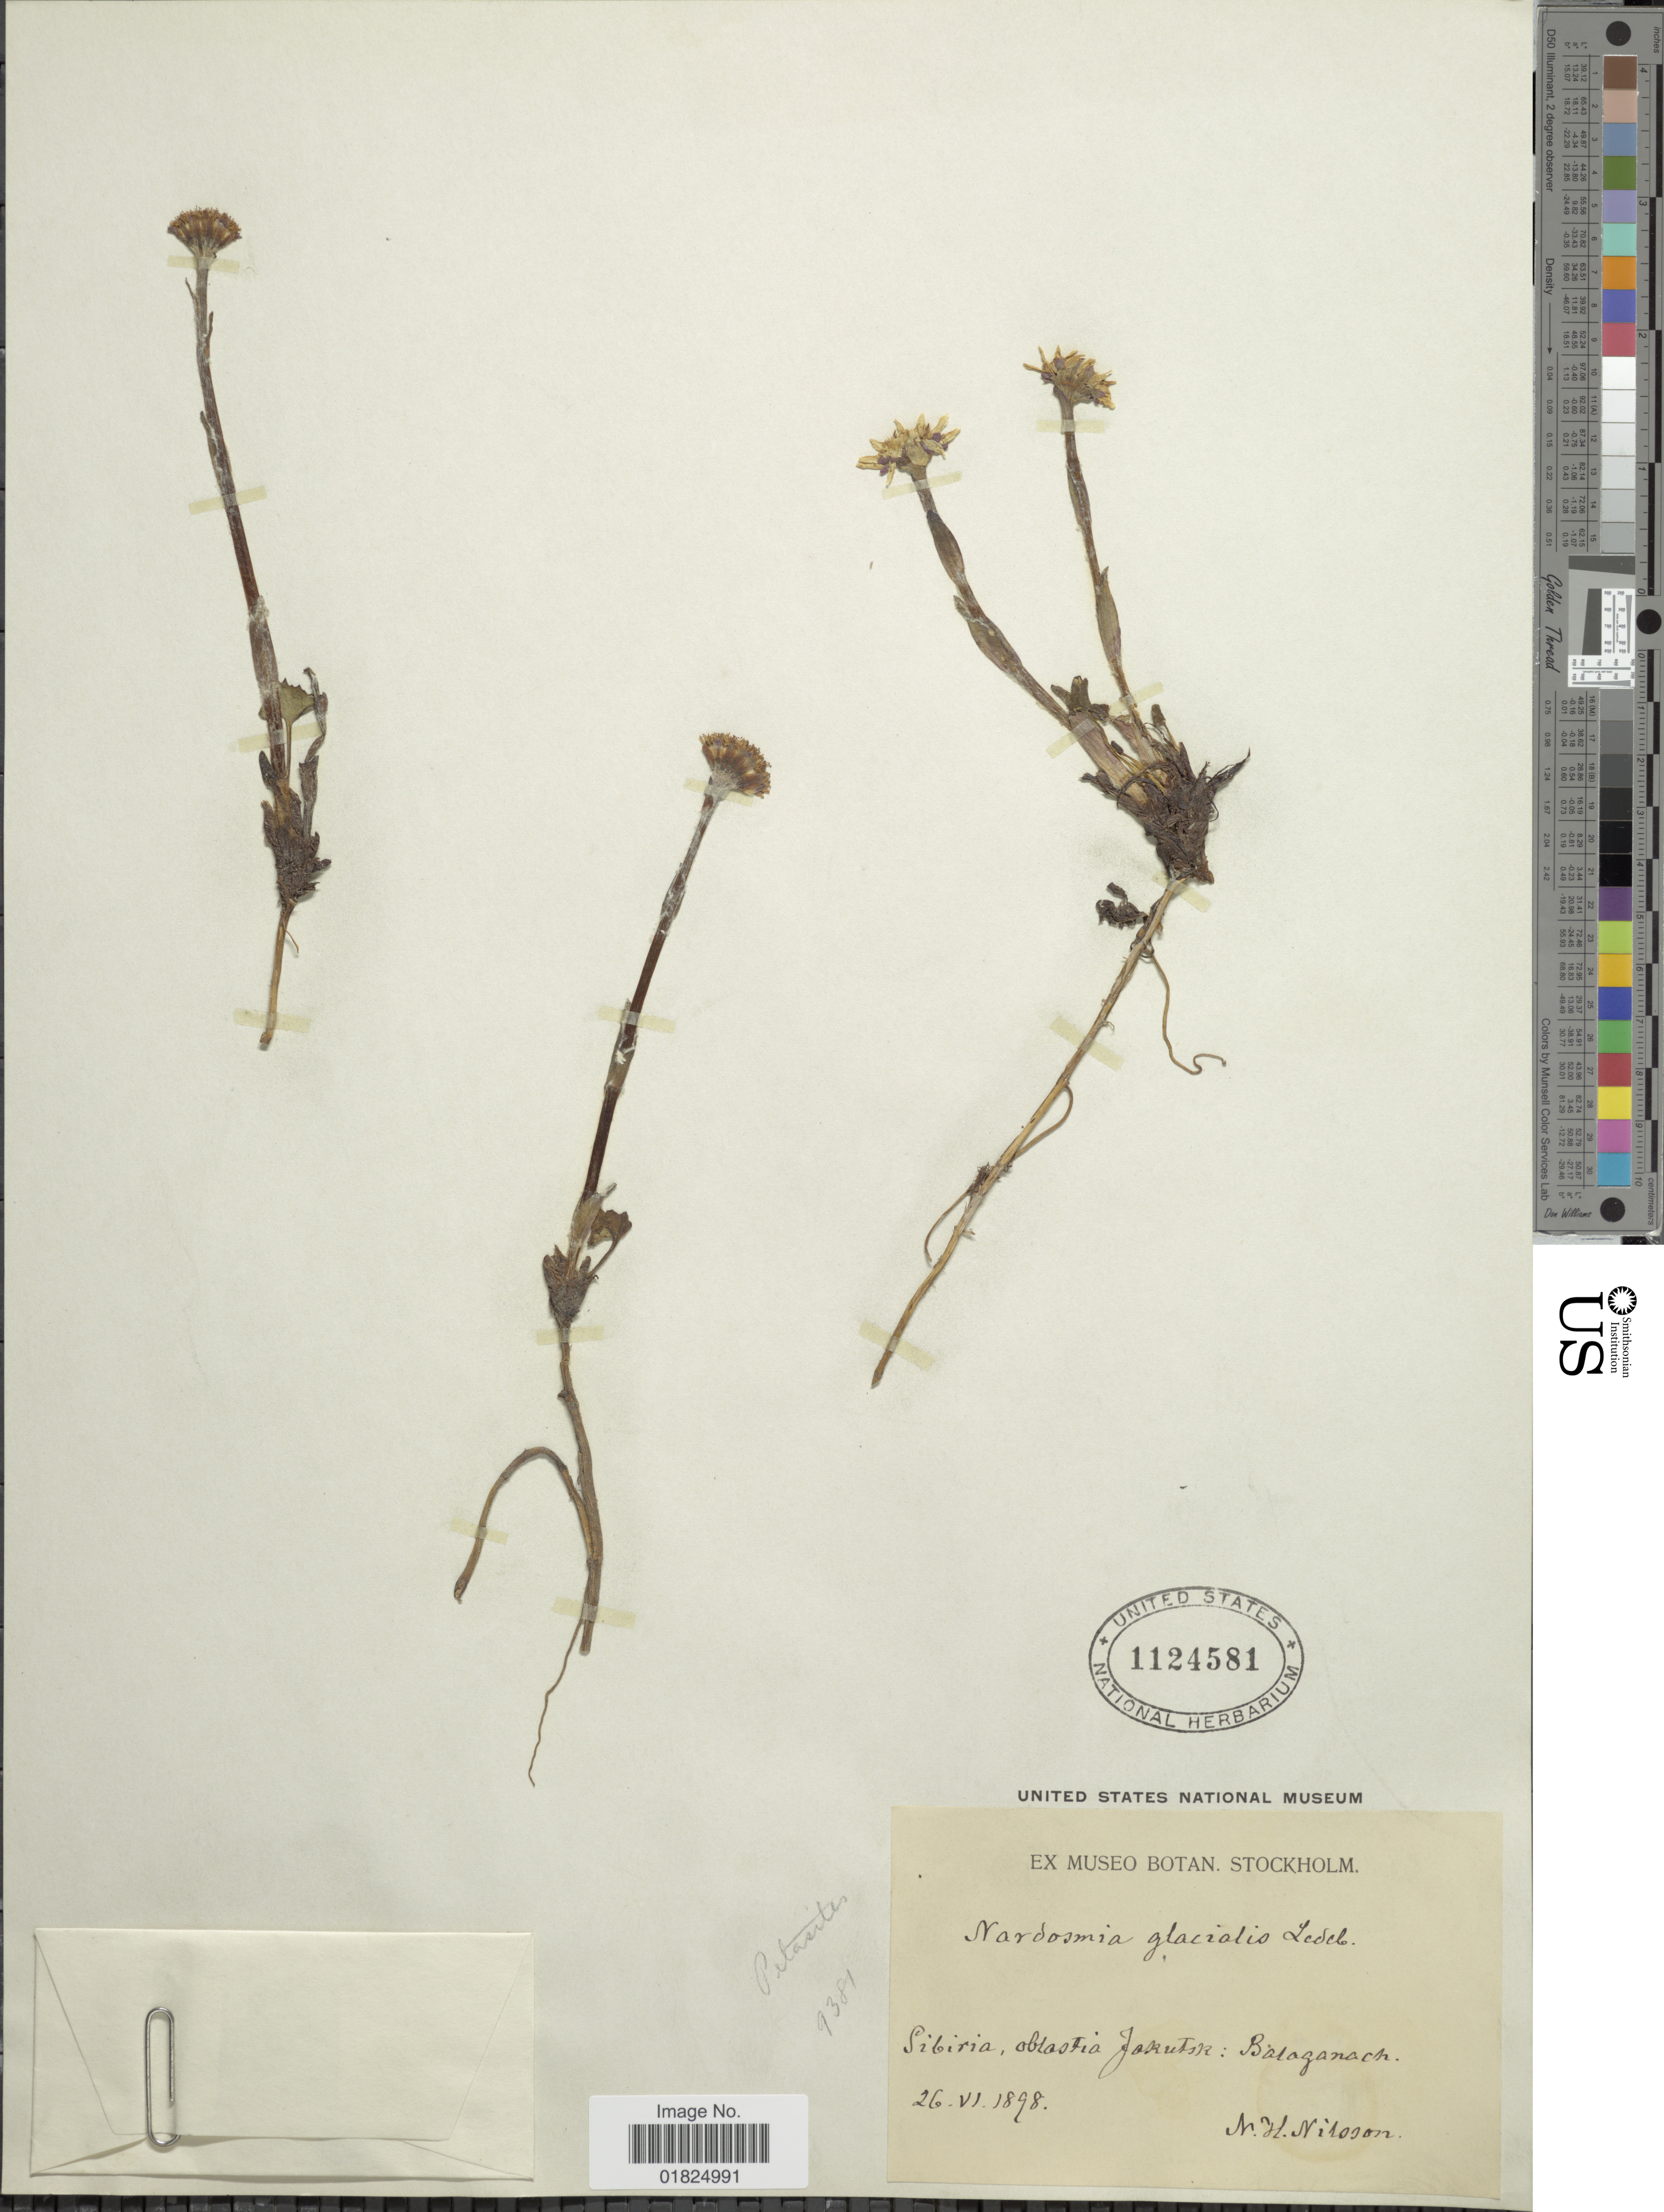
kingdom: Plantae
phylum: Tracheophyta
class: Magnoliopsida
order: Asterales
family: Asteraceae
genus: Petasites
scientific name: Petasites sibiricus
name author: (J.F. Gmel.) Dingwall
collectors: N. H. Nilsson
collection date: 1898-06-26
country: Russian Federation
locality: Sibiria, oblastia Jarubsk: Balaganach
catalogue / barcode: US 1124581